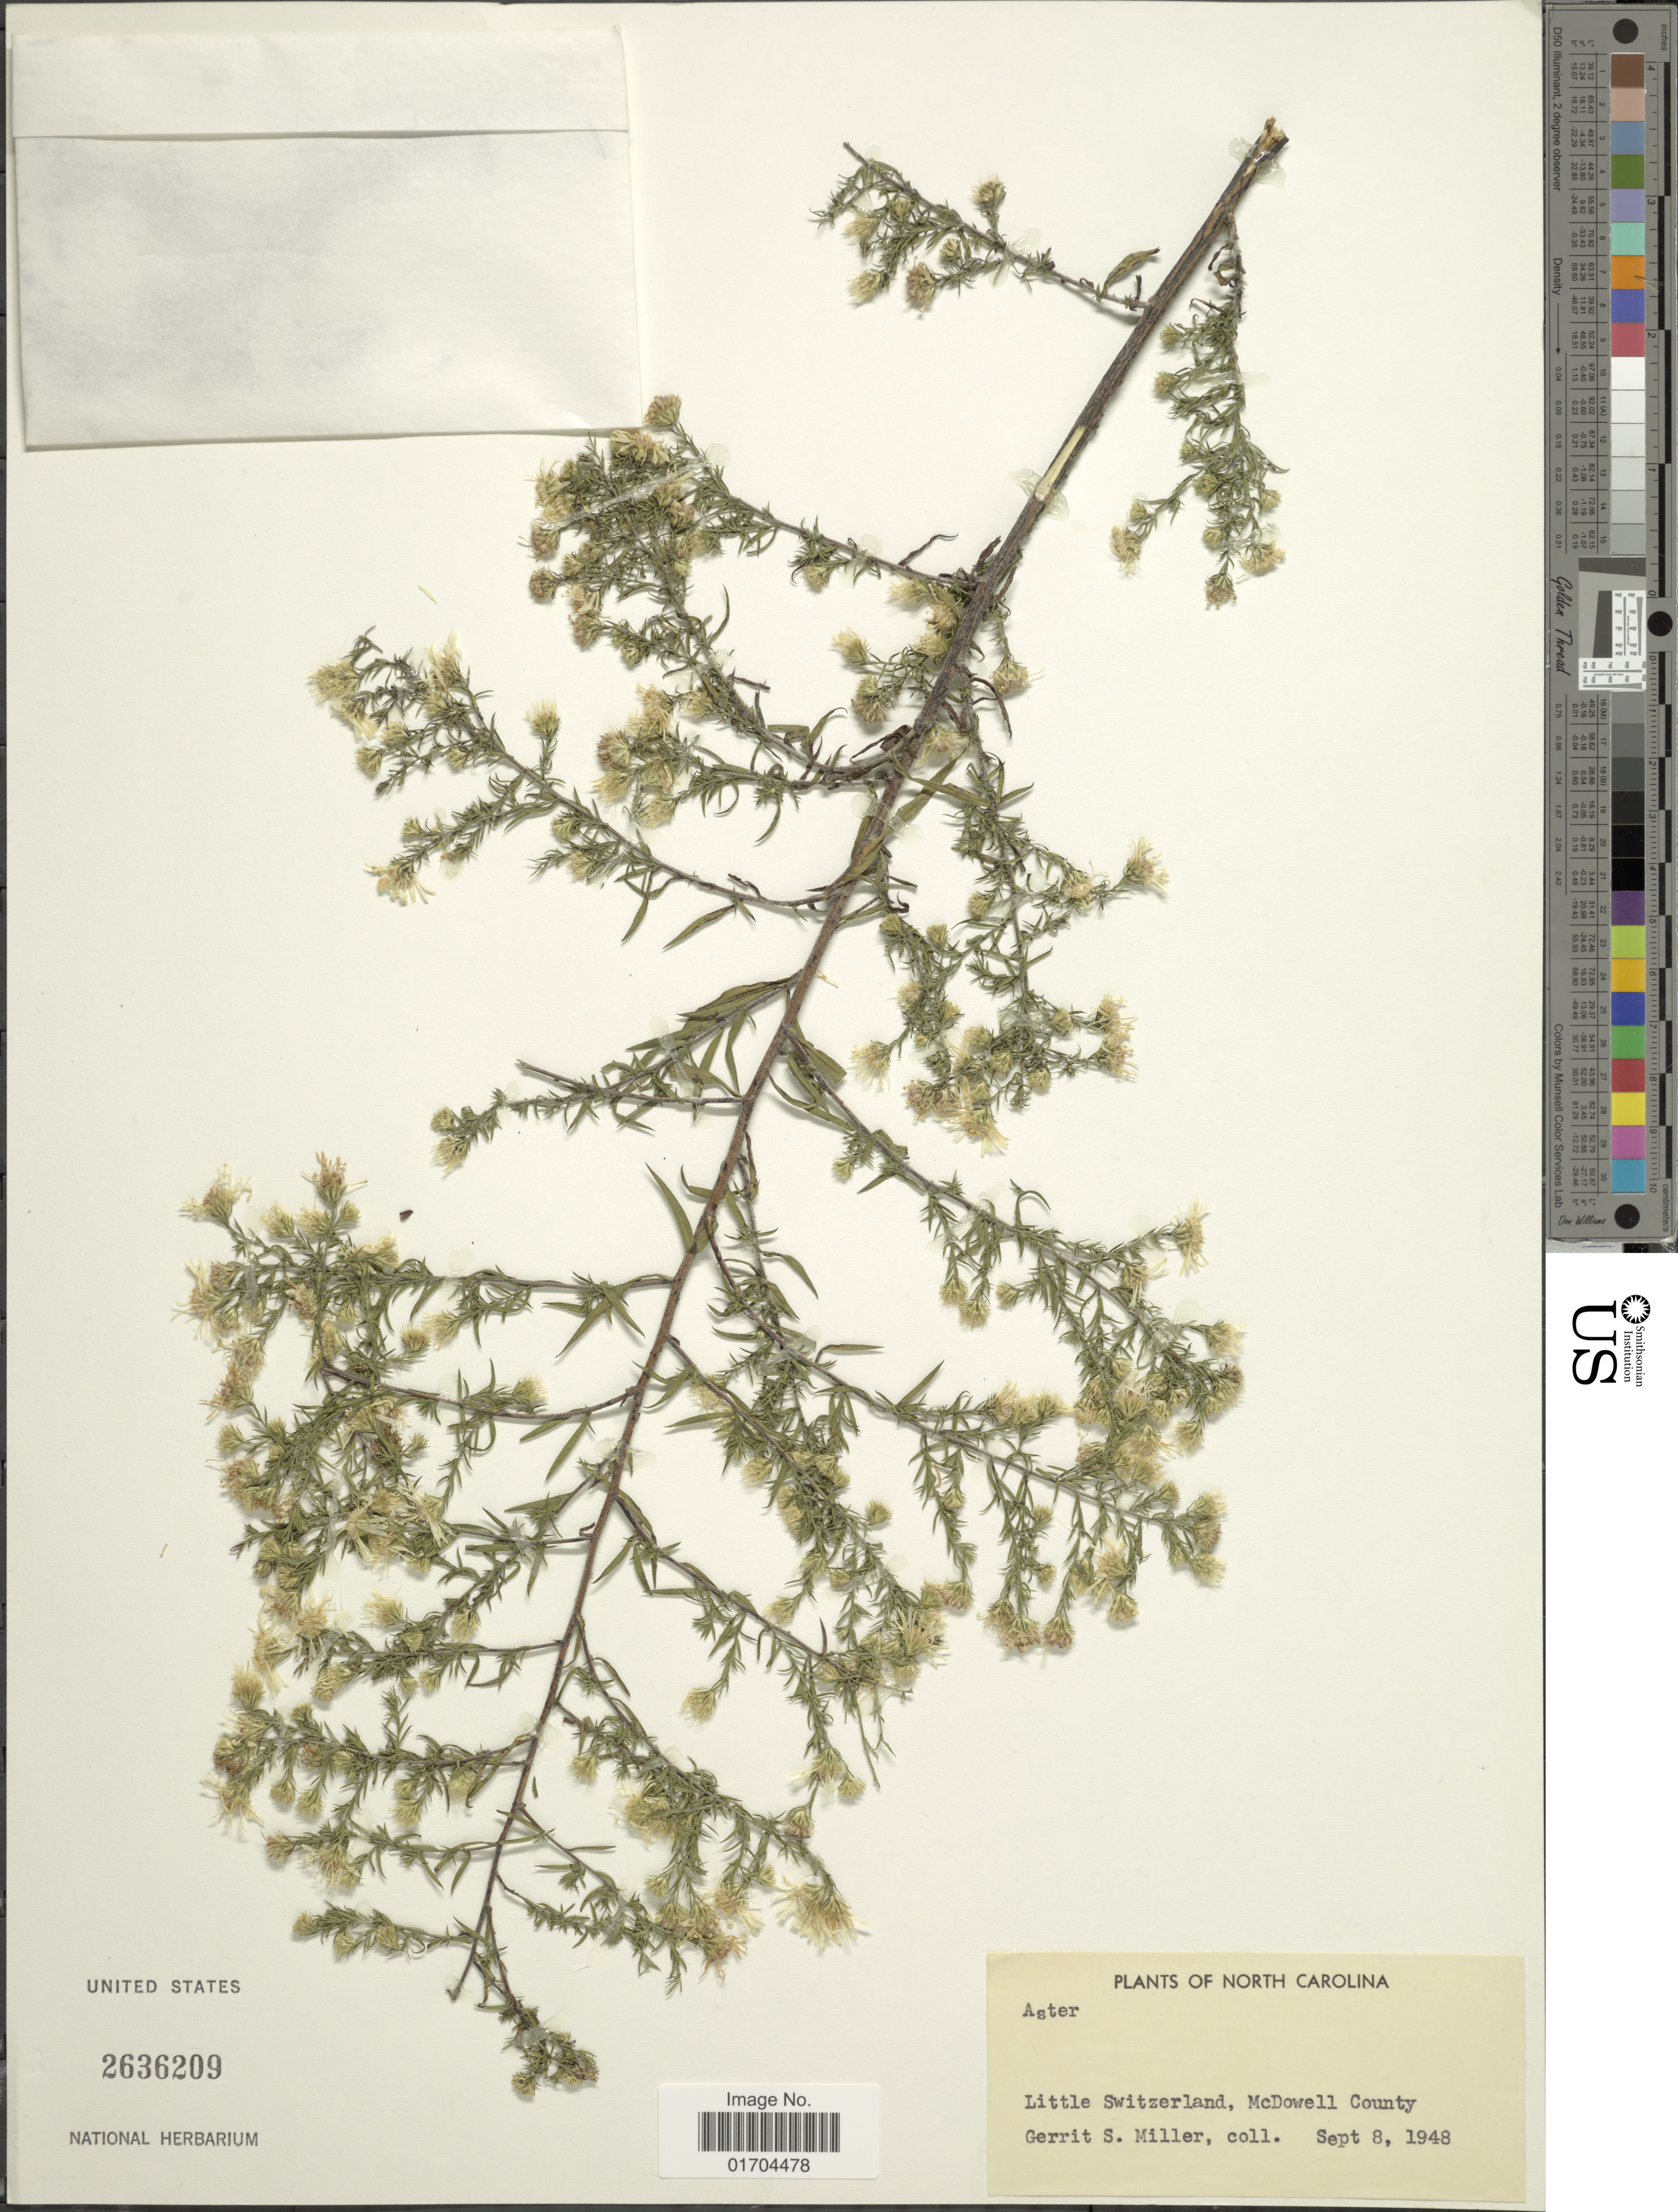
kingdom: Plantae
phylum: Tracheophyta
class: Magnoliopsida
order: Asterales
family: Asteraceae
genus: Symphyotrichum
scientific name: Symphyotrichum sp.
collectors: G. S. Miller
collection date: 1948-09-08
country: United States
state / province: North Carolina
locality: Little Switzerland, McDowell County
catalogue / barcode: US 2636209